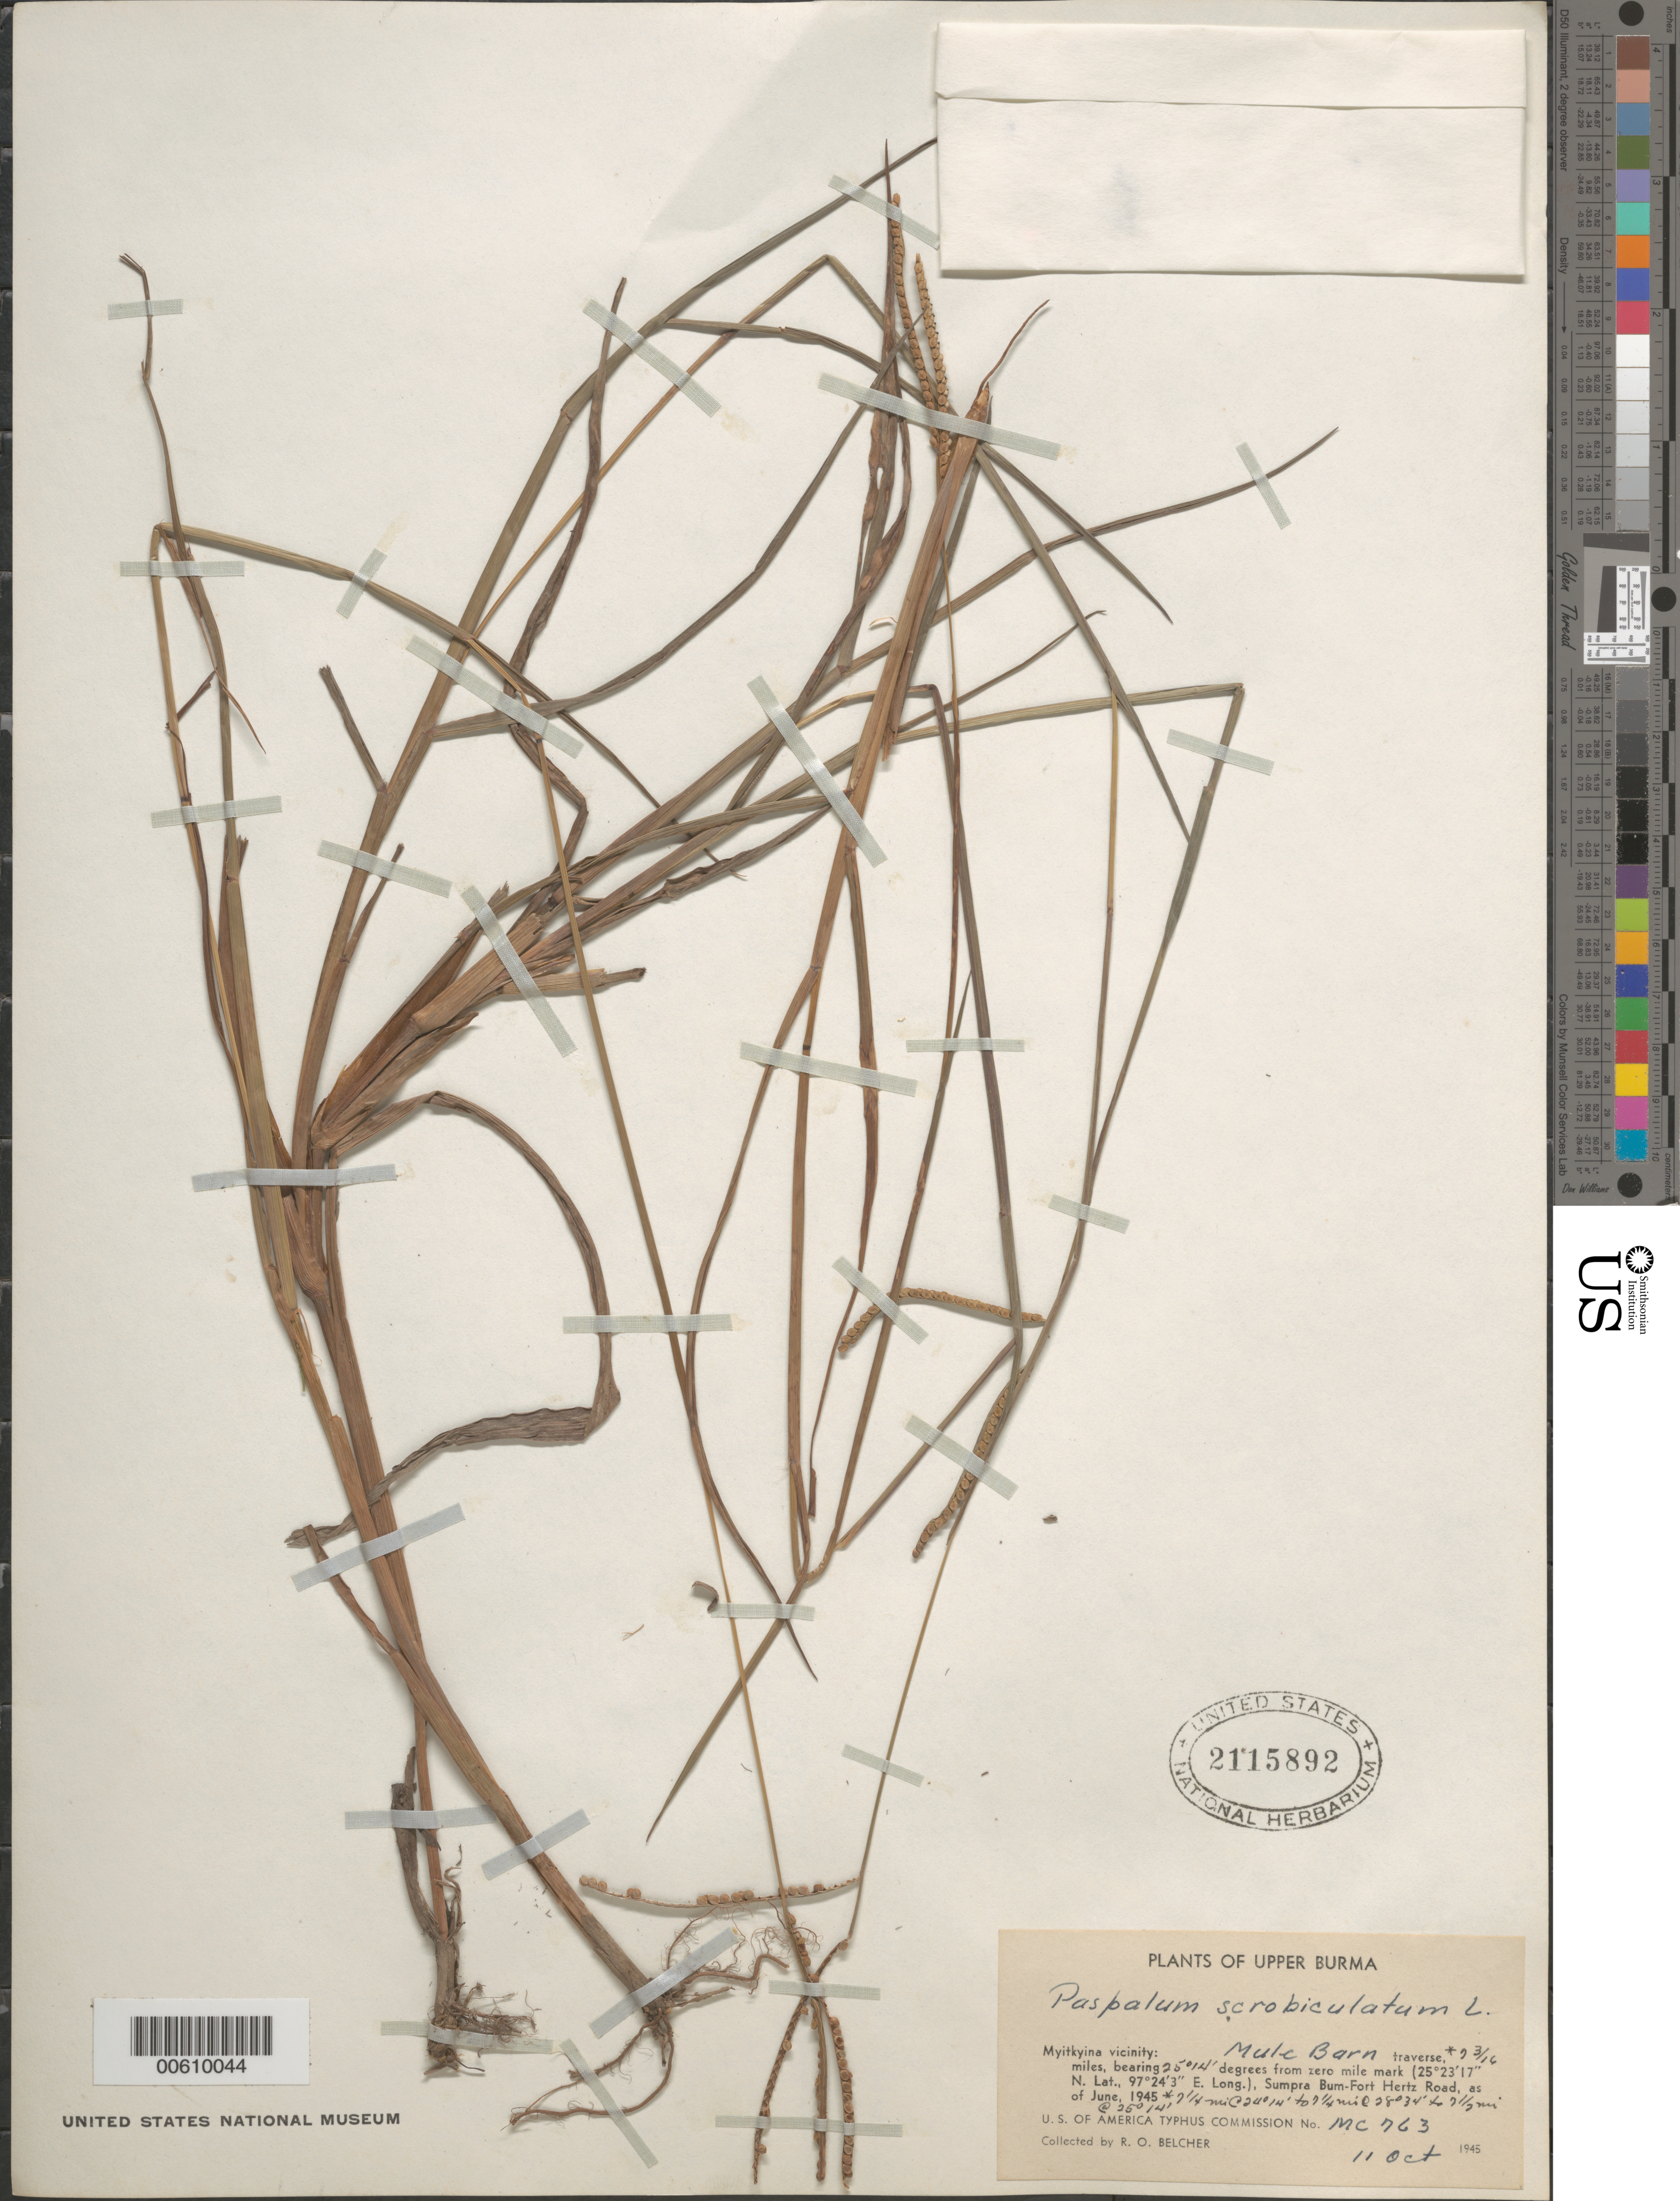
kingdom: Plantae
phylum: Tracheophyta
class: Liliopsida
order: Poales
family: Poaceae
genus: Paspalum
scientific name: Paspalum scrobiculatum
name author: L.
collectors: R. Belcher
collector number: MC 763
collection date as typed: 11 Oct 1945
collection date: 1945-10-11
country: Myanmar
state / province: Kachin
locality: Mule Barn, Myitkyina, Sumpra bum-Ft. Hertz Road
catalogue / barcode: US 2115892